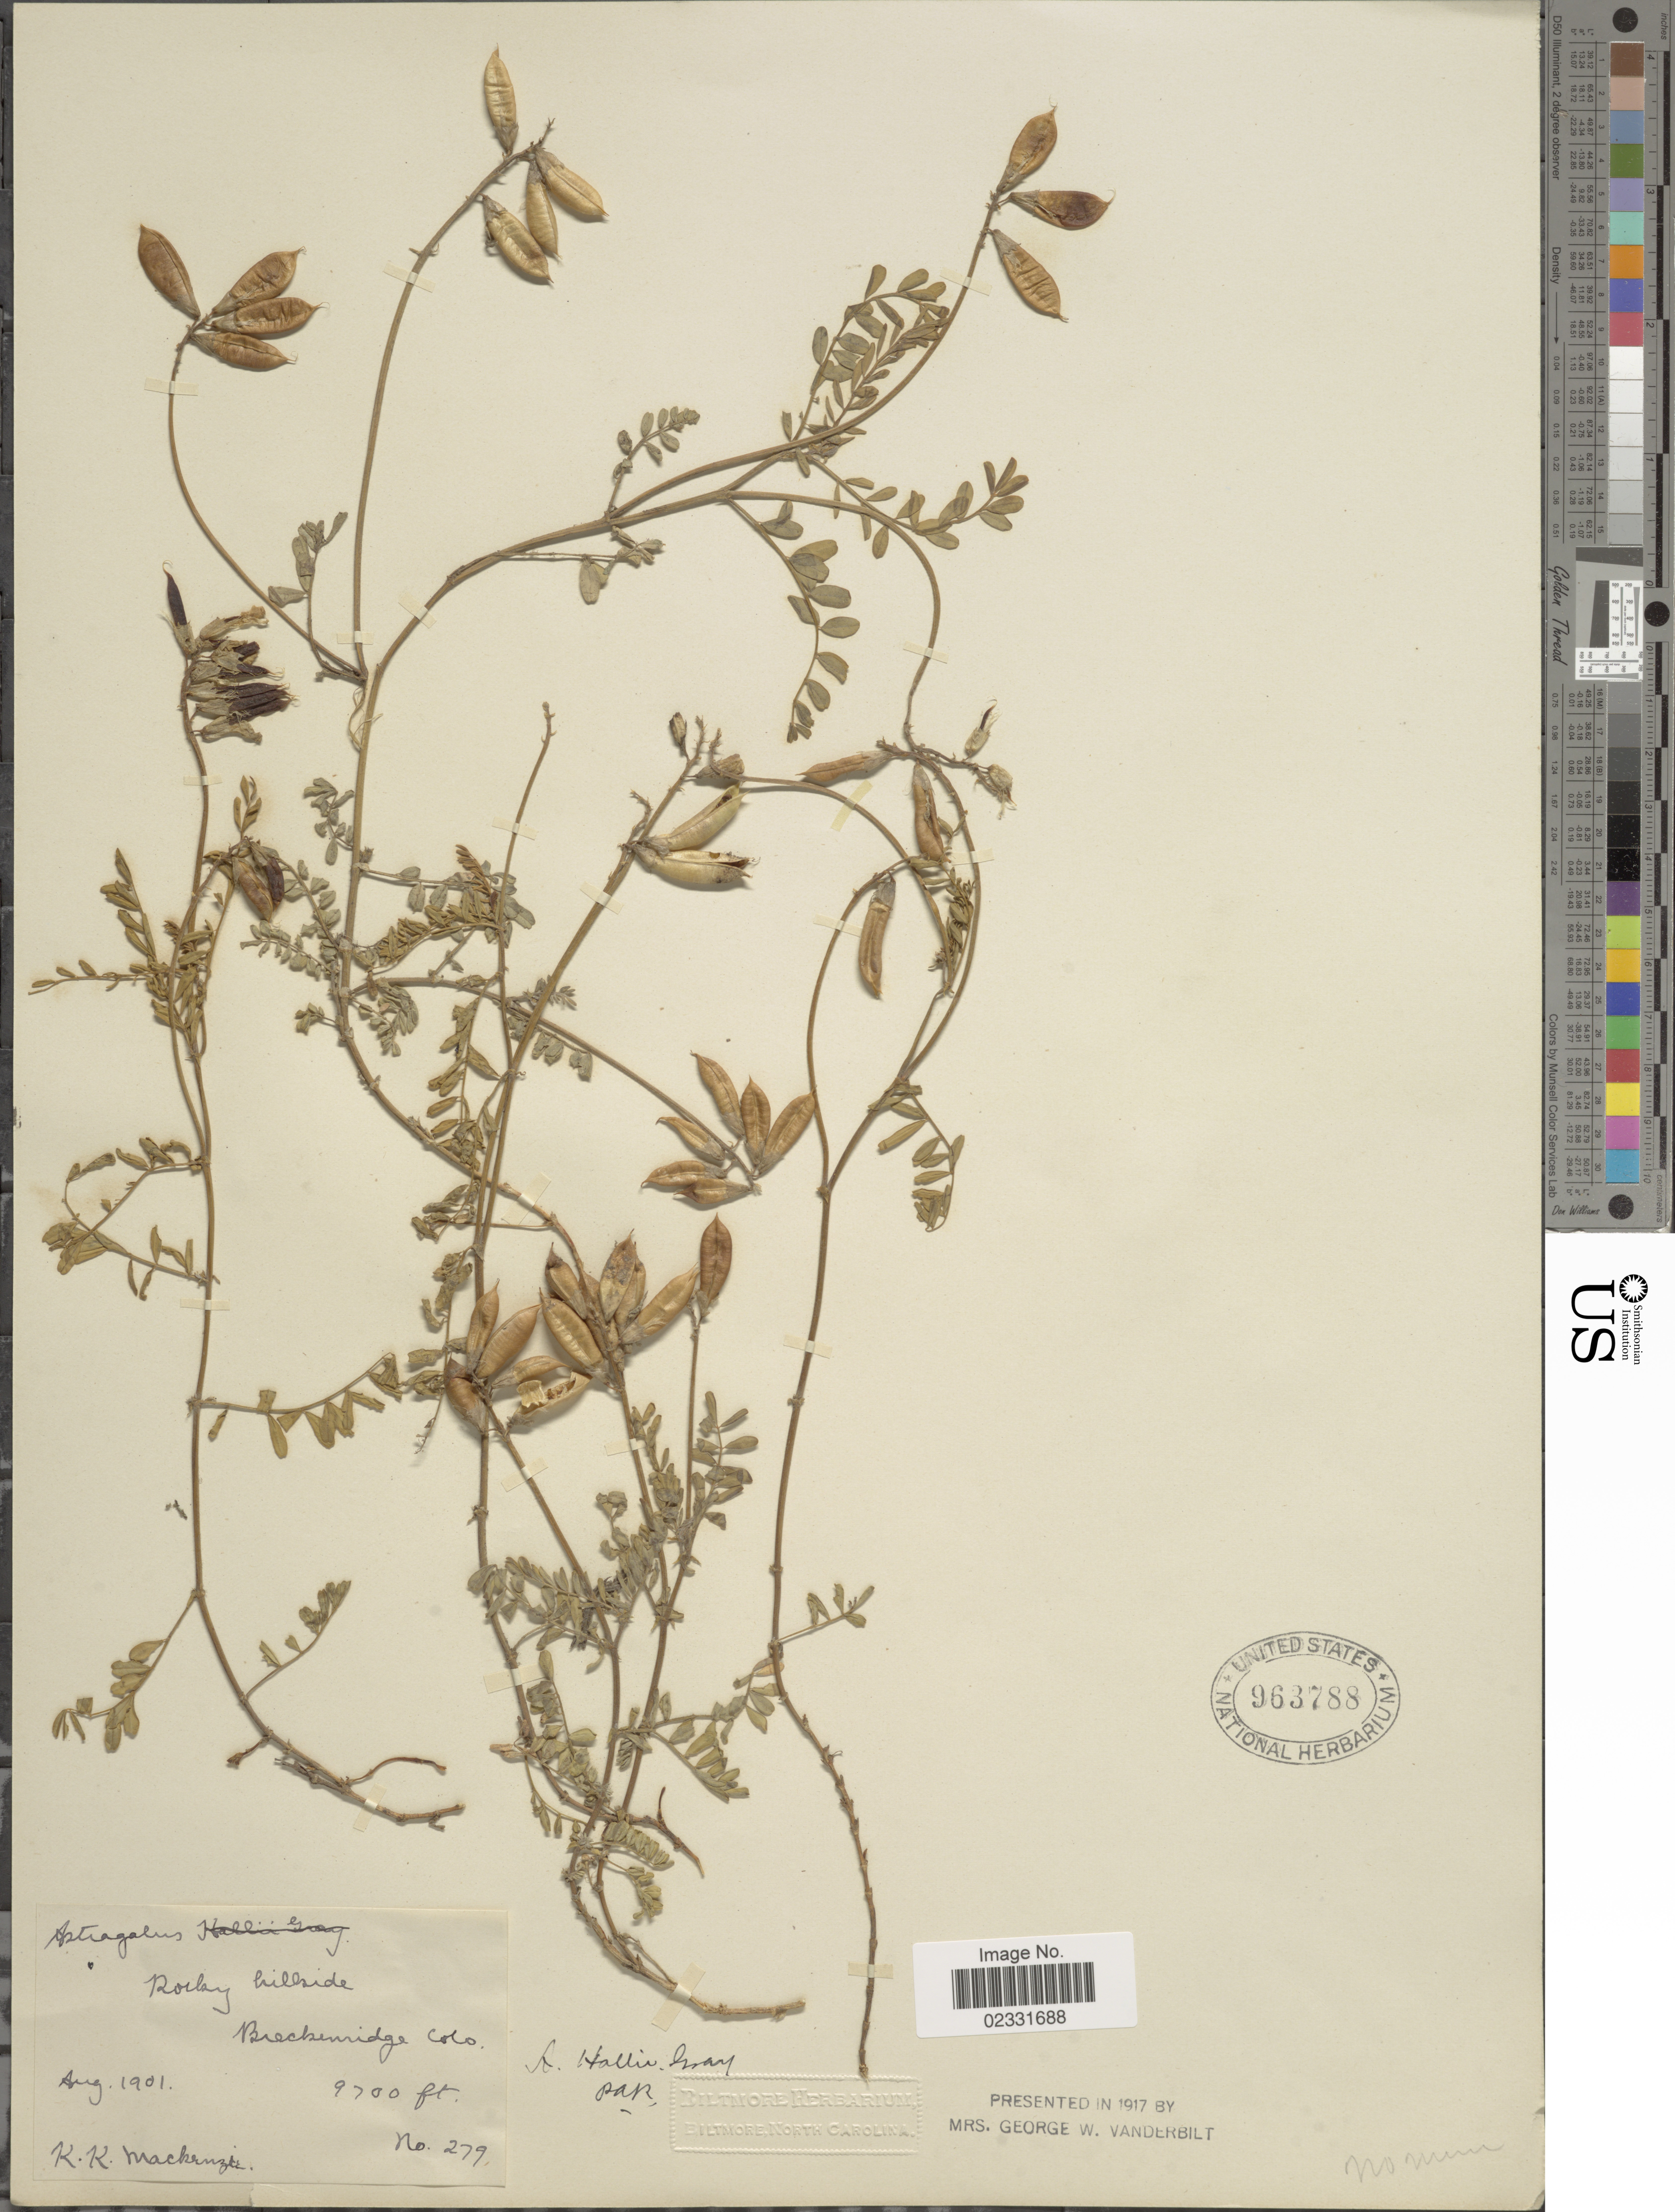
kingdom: Plantae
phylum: Tracheophyta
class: Magnoliopsida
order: Fabales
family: Fabaceae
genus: Astragalus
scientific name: Astragalus hallii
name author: A. Gray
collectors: K. K. Mackenzie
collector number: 279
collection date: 1901-08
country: United States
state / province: Colorado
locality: Rocky hillside, Breckenridge.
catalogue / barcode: US 963788